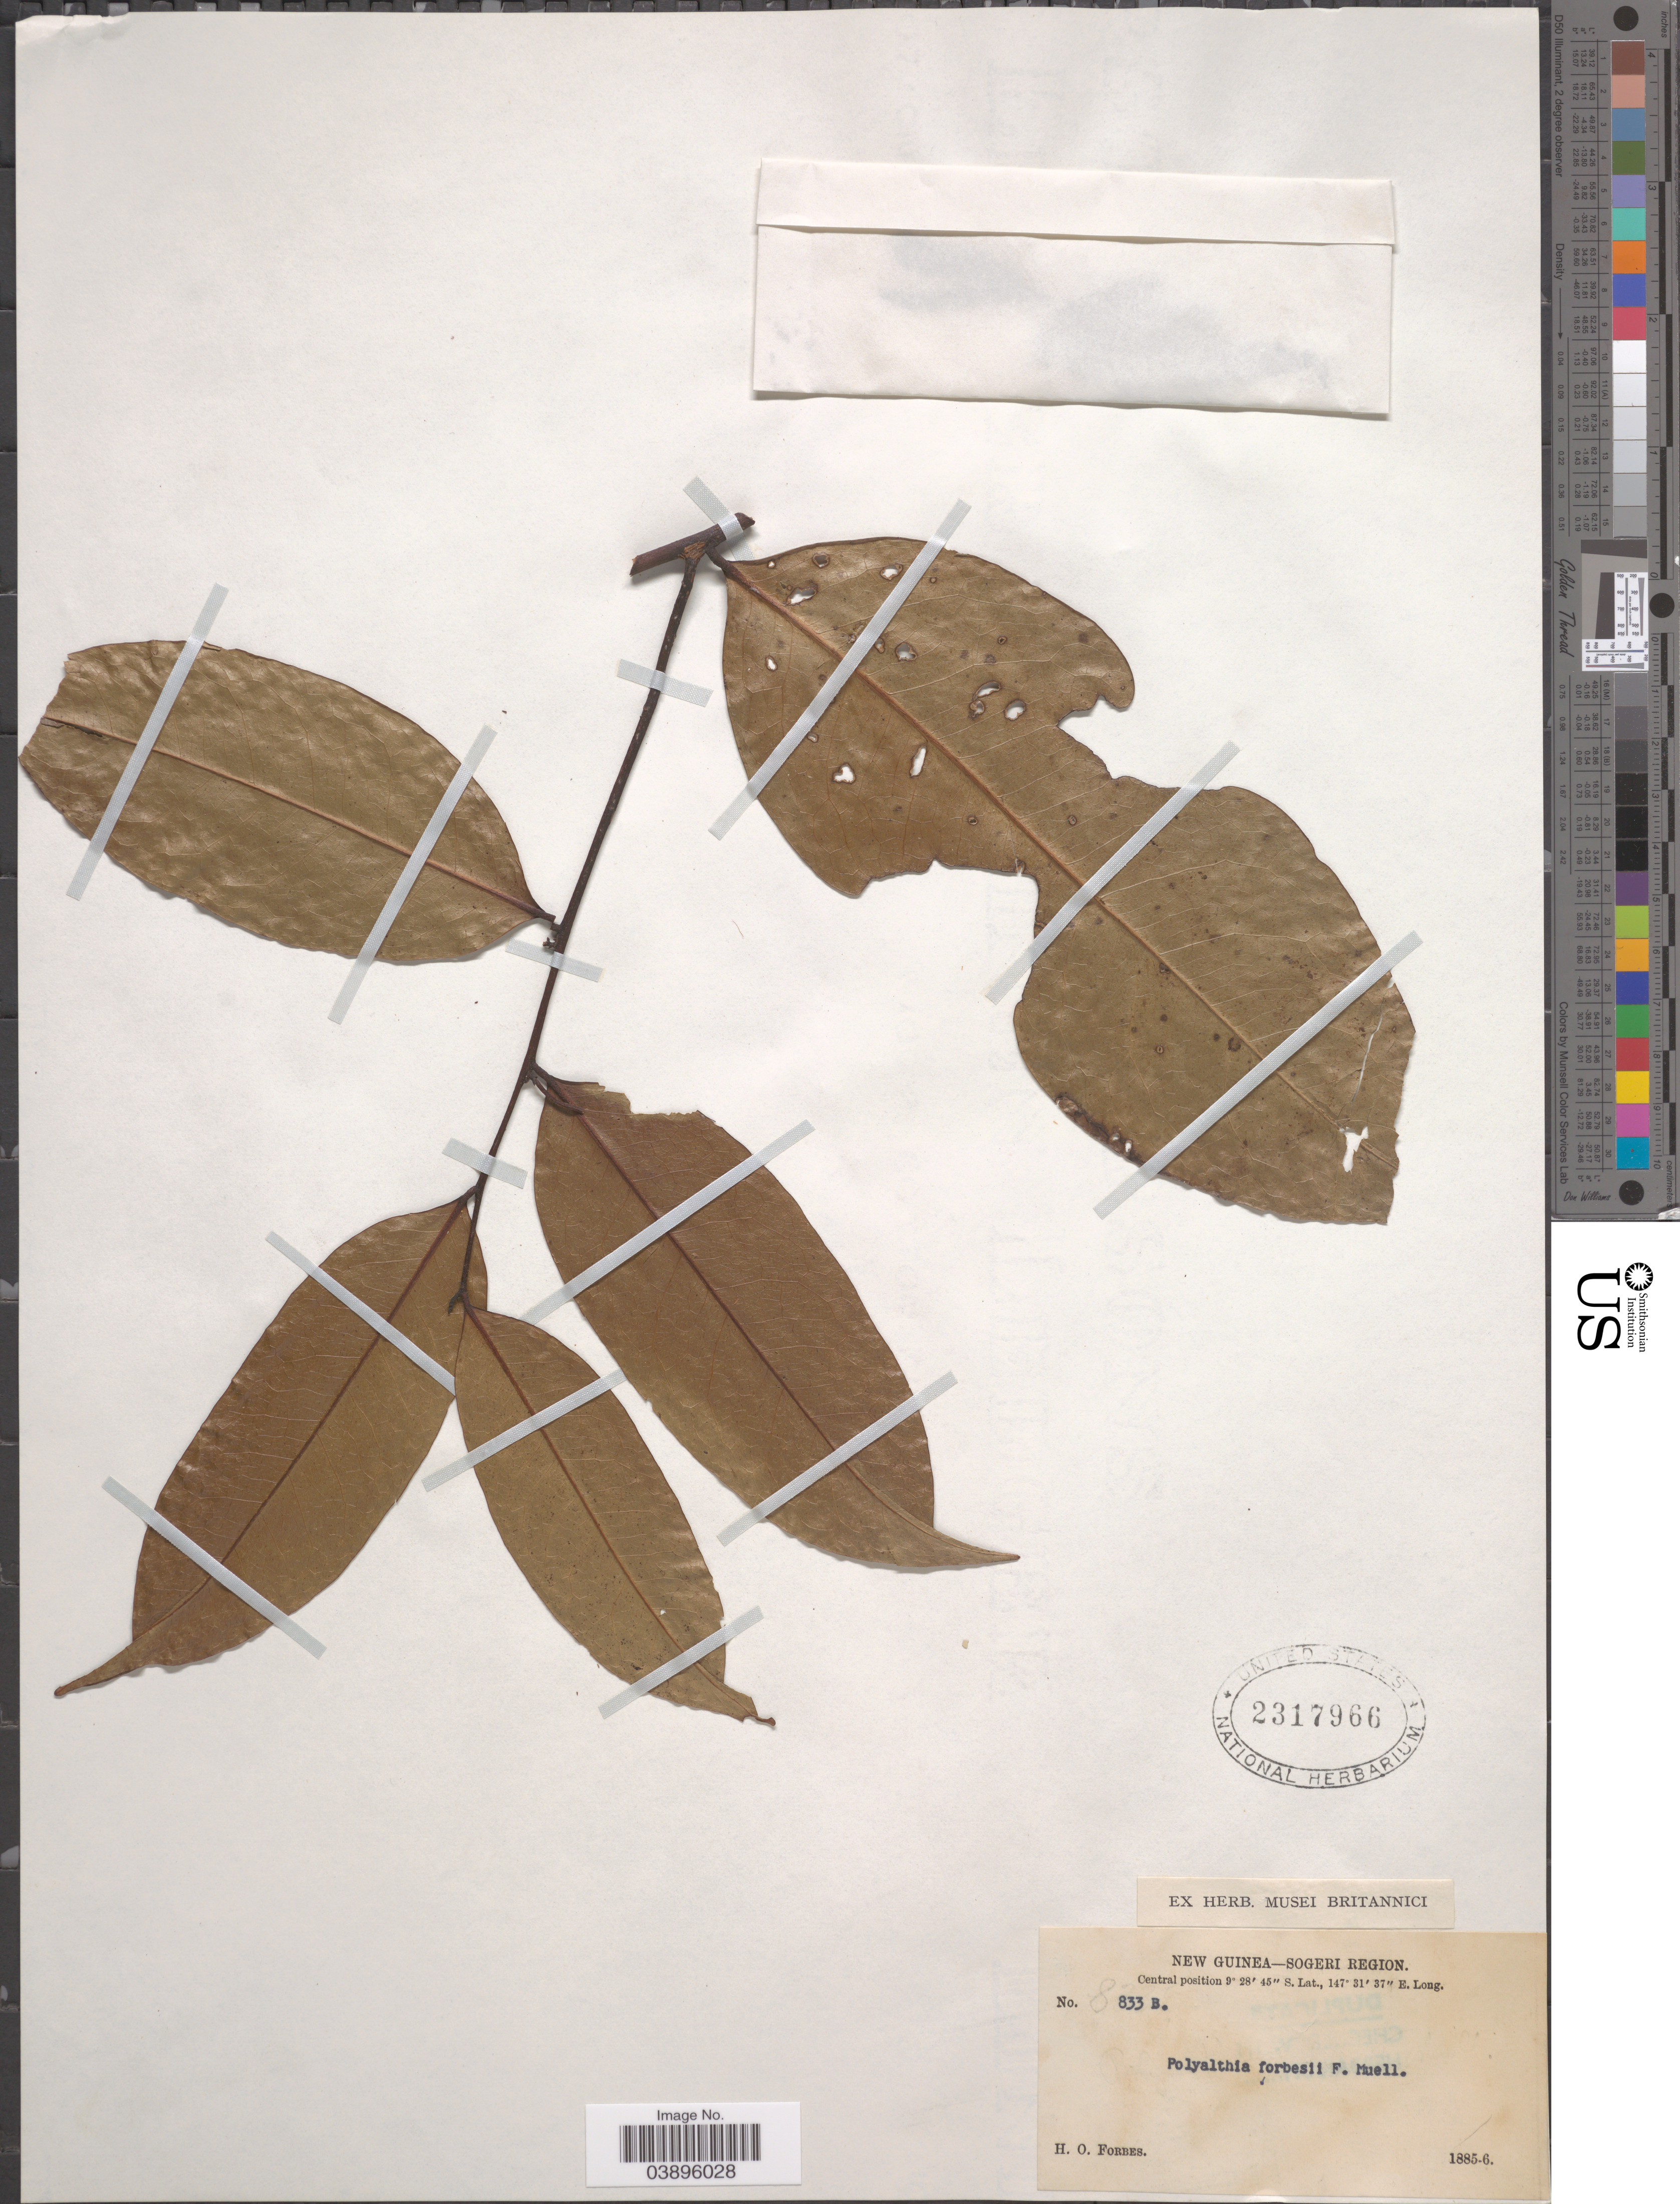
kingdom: Plantae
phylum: Tracheophyta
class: Magnoliopsida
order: Magnoliales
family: Annonaceae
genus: Polyalthia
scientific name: Polyalthia forbesii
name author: F. Muell. ex Diels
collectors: H. O. Forbes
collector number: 833B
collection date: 1885/1886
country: Papua New Guinea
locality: New Guinea-Sogeri Region.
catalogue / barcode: US 2317966